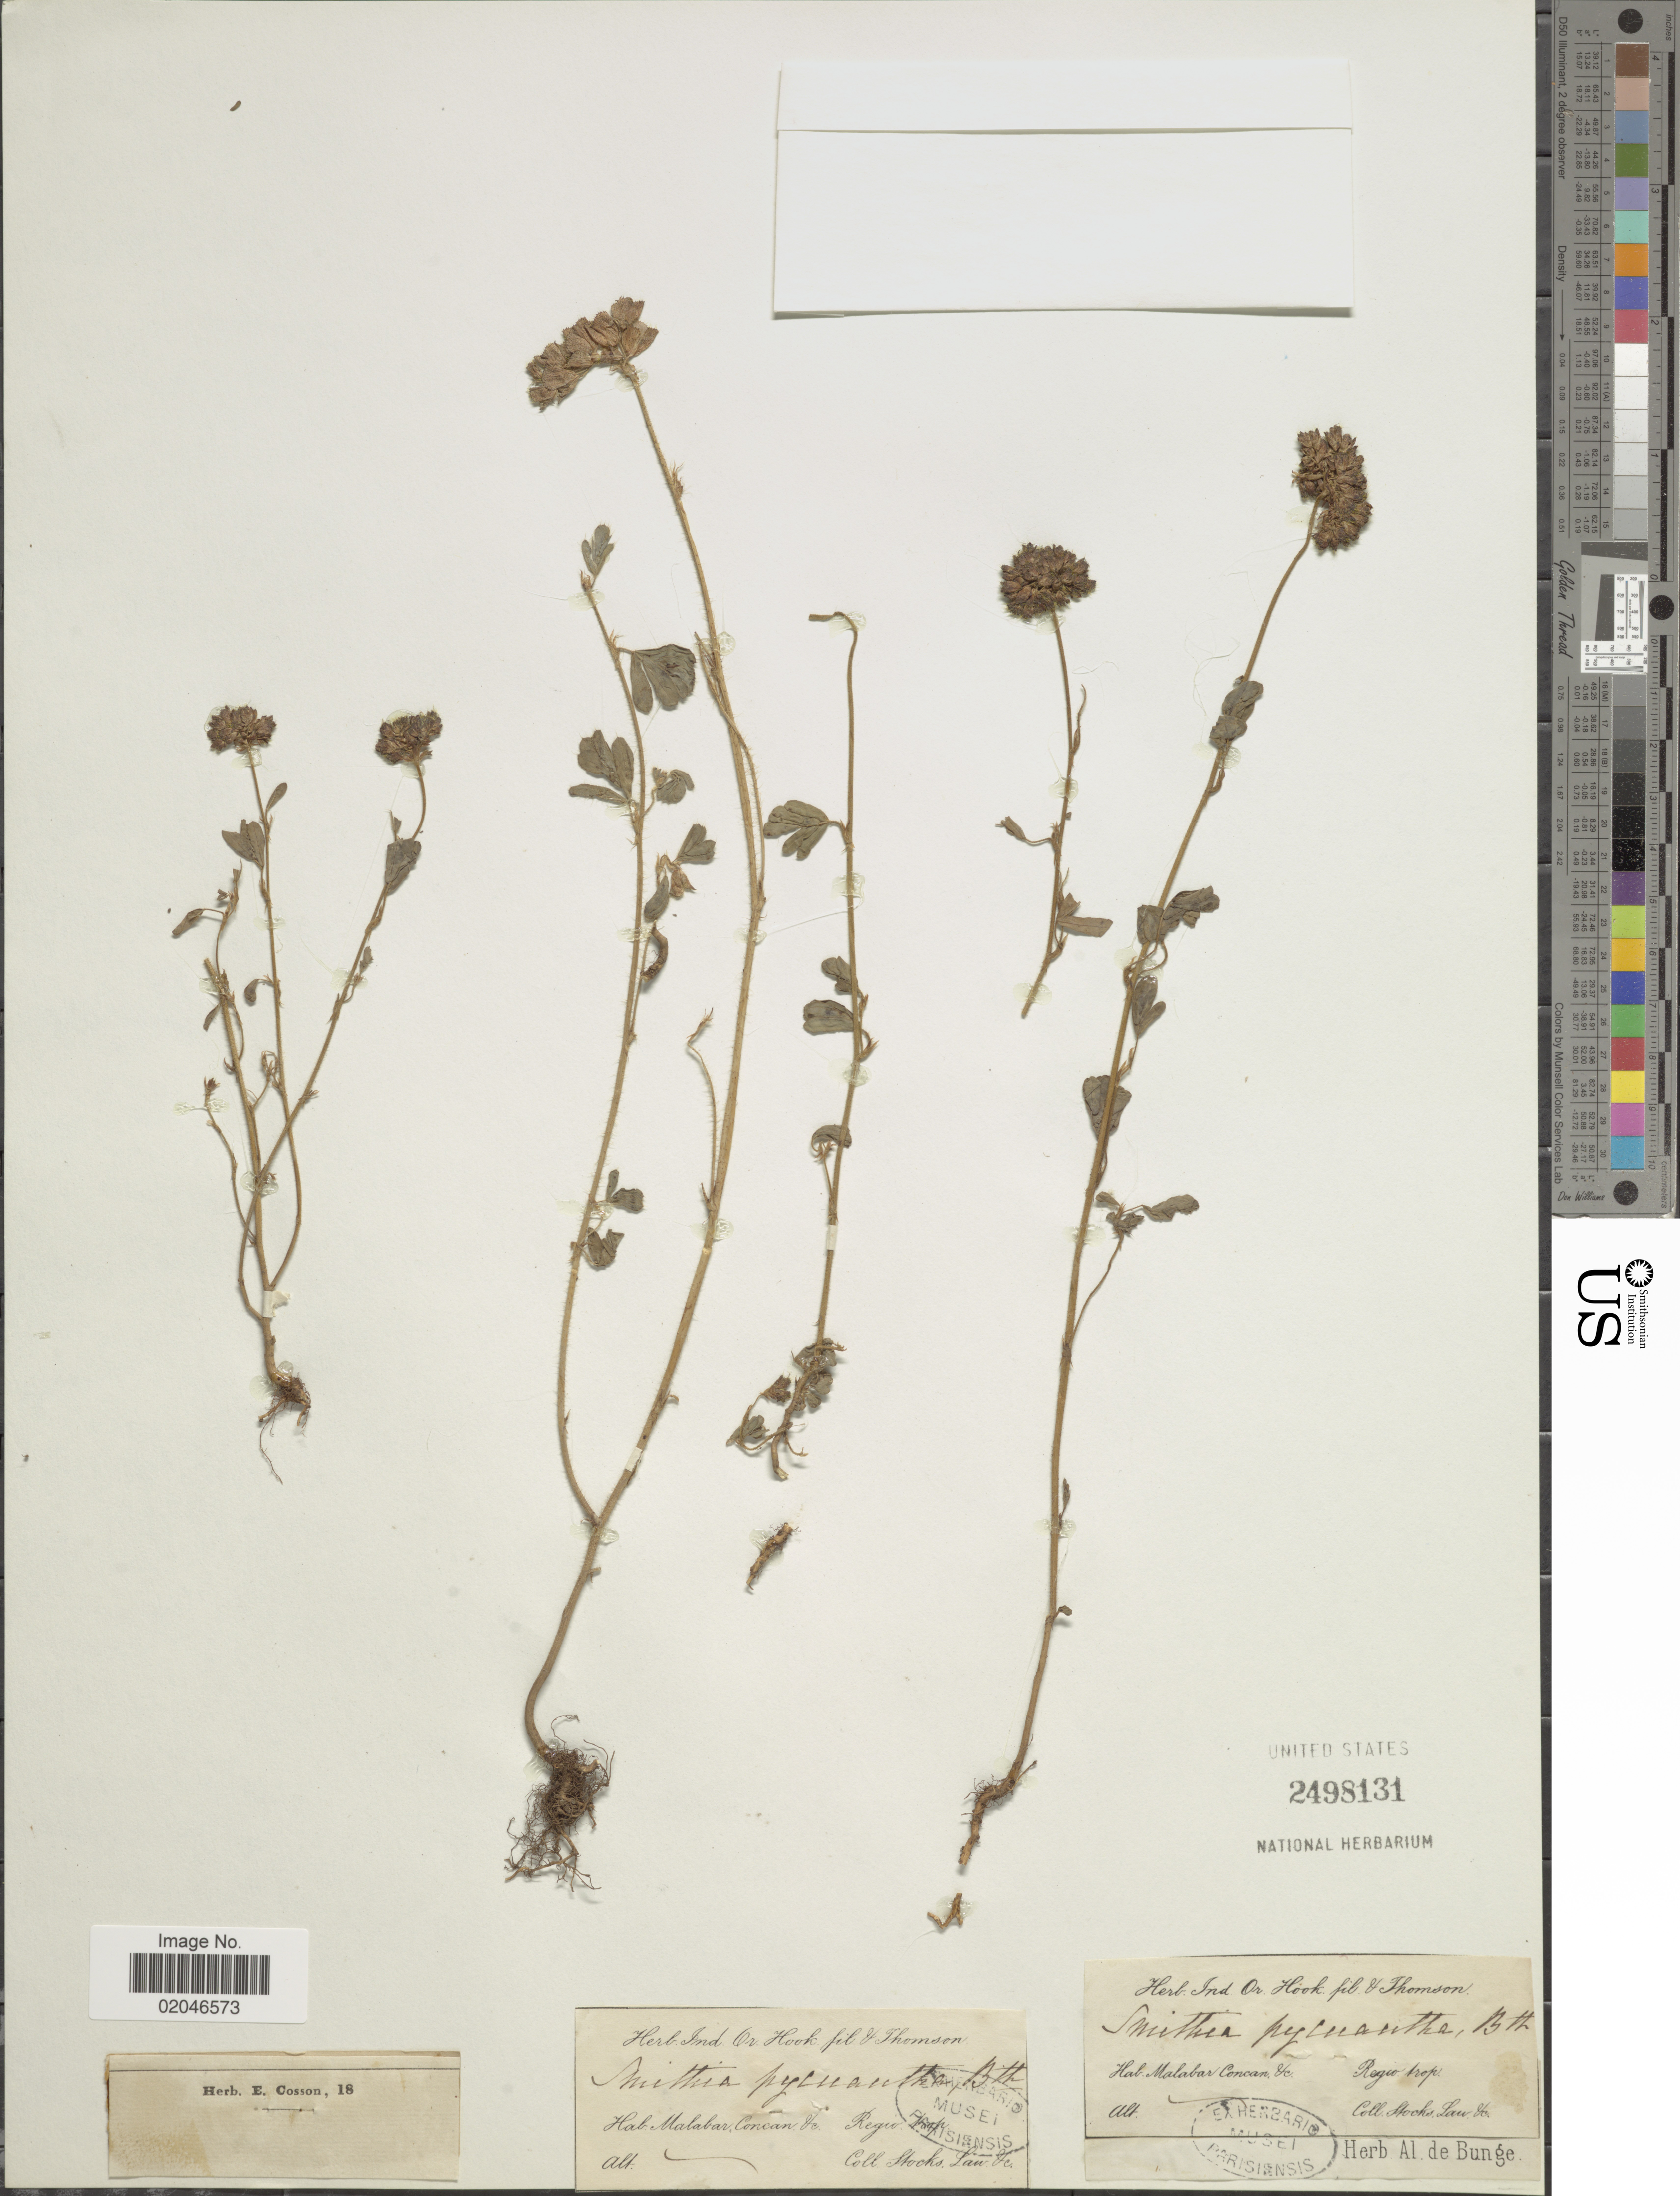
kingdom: Plantae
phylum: Tracheophyta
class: Magnoliopsida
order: Fabales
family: Fabaceae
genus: Smithia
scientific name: Smithia pycnantha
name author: Benth. ex Baker f.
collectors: J. Stocks & J. Law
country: India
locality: Malabar Concan, Regio trop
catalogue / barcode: US 2498131